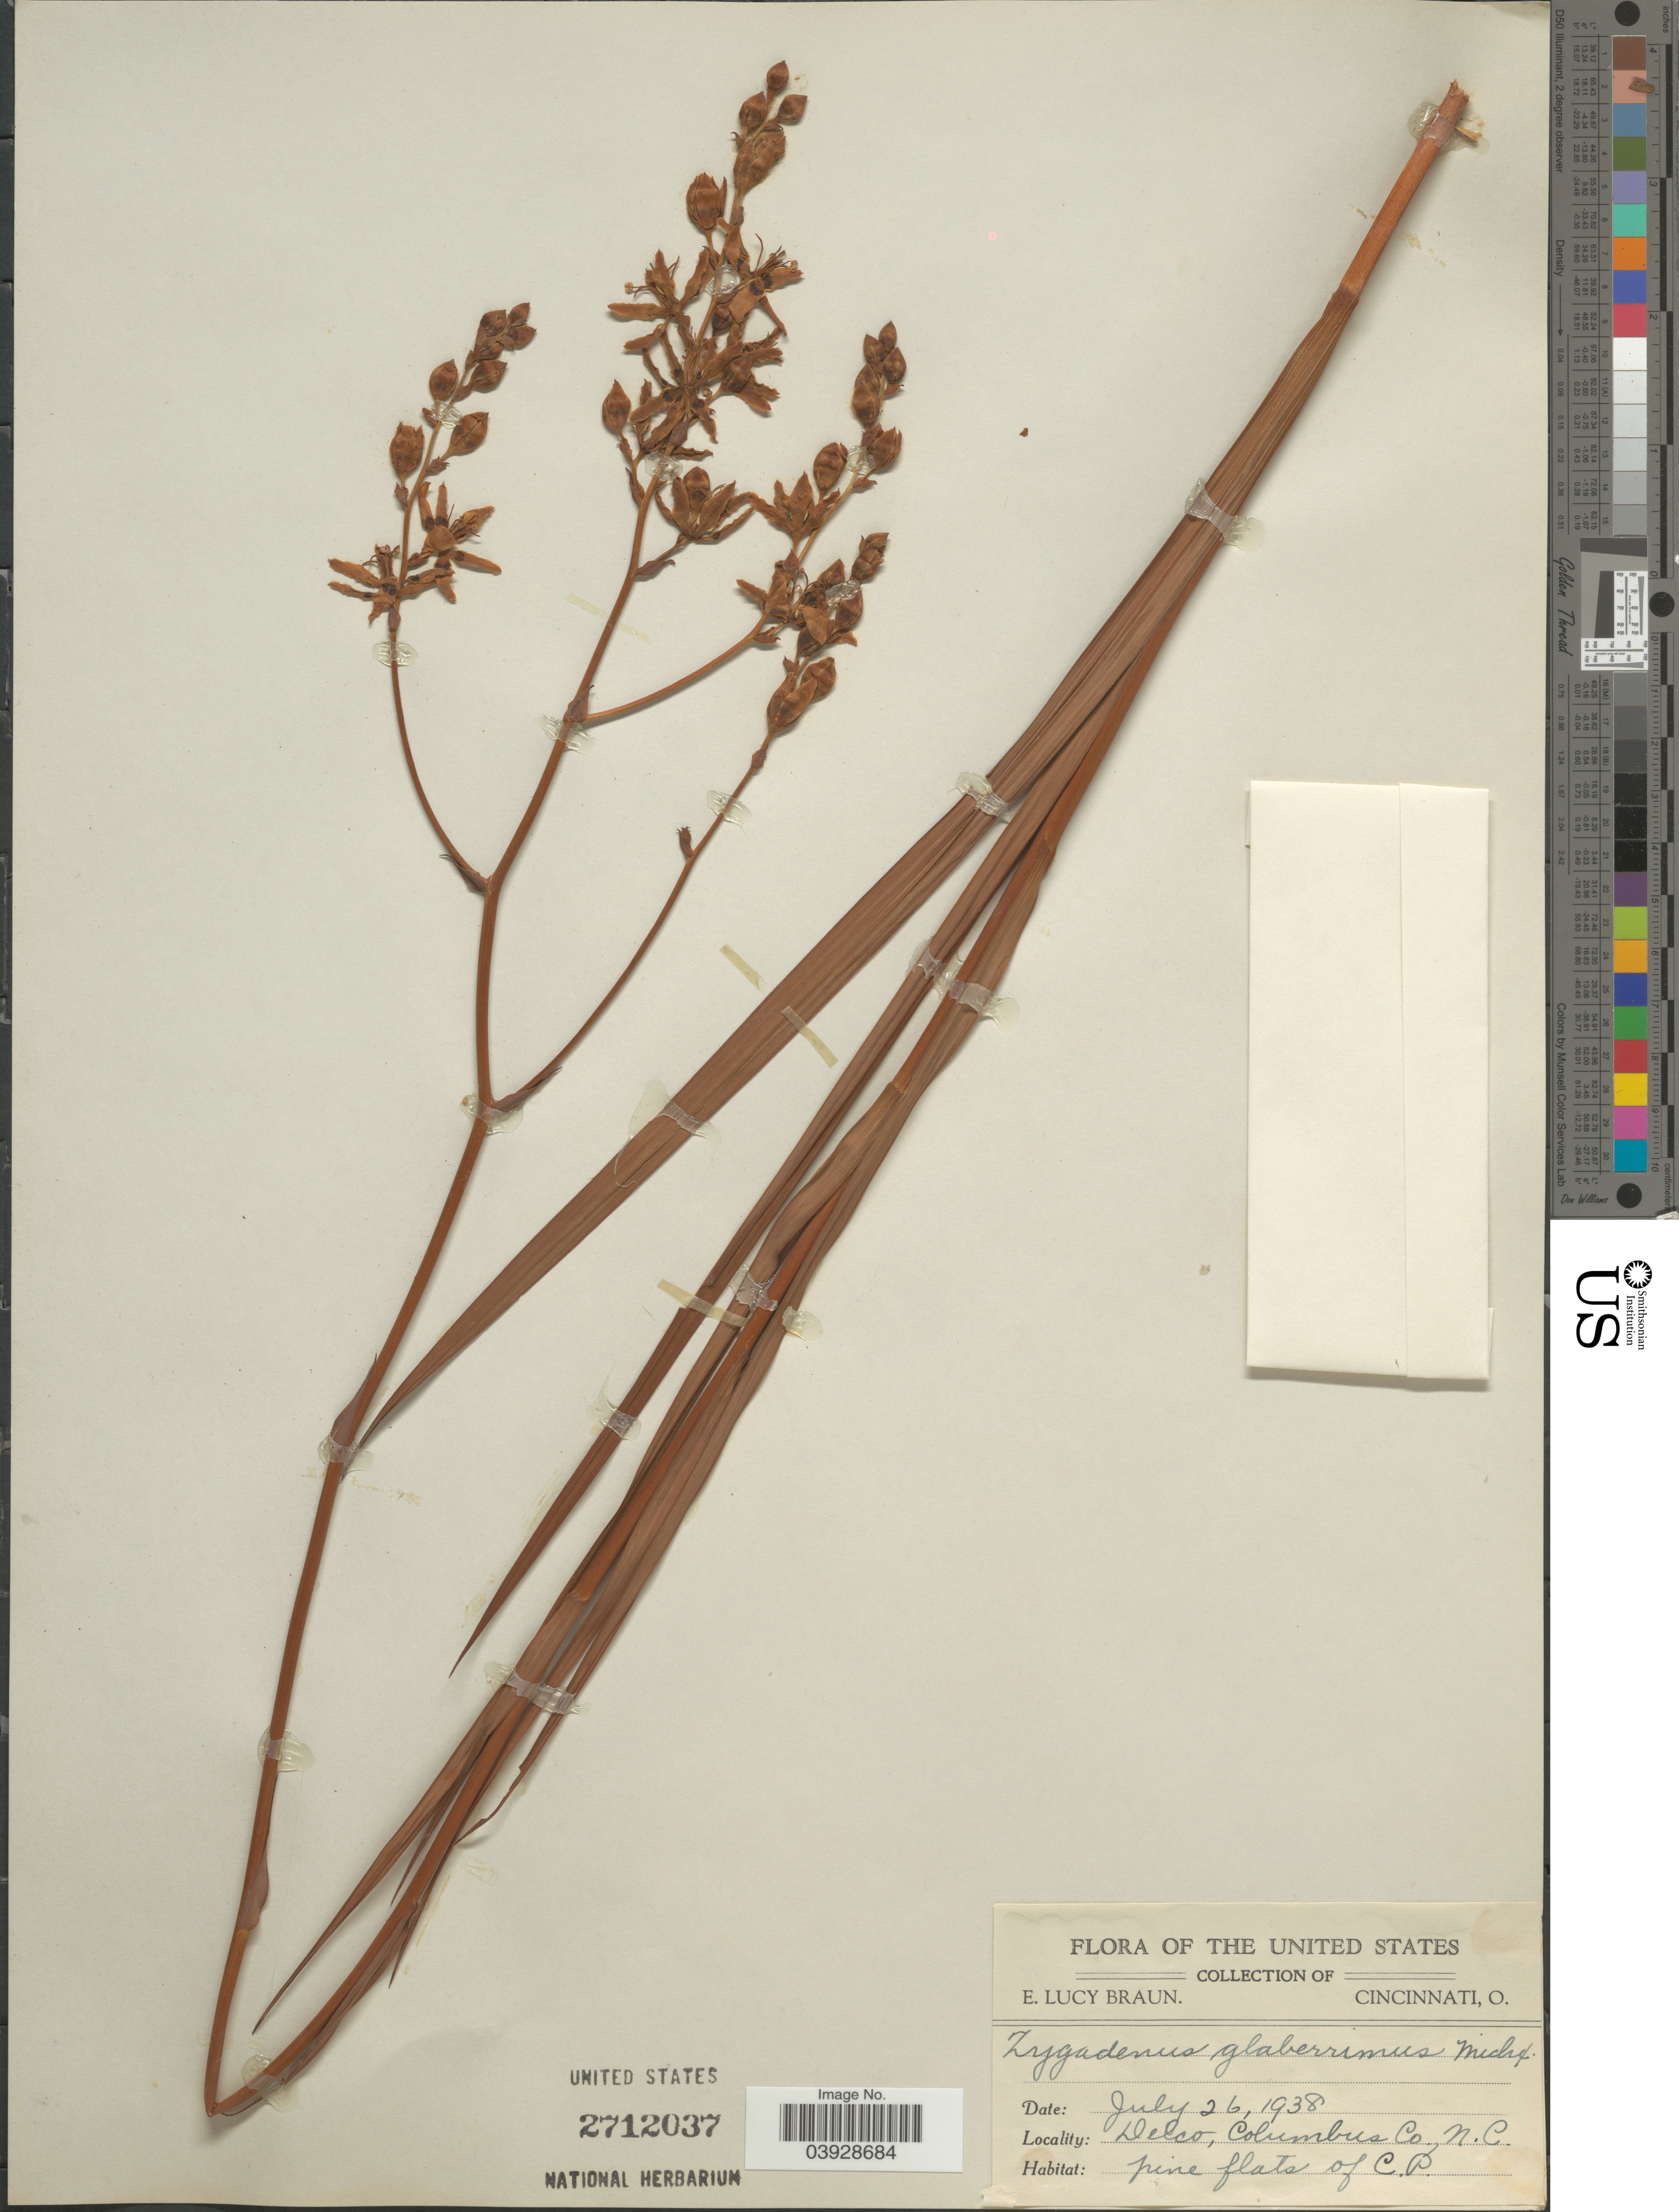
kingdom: Plantae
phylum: Tracheophyta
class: Liliopsida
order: Liliales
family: Melanthiaceae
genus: Zigadenus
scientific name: Zigadenus glaberrimus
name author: Michx.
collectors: E. L. Braun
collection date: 1938-07-26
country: United States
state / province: North Carolina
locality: Delco, Columbus Co. Mine flats of C.P.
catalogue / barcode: US 2712037